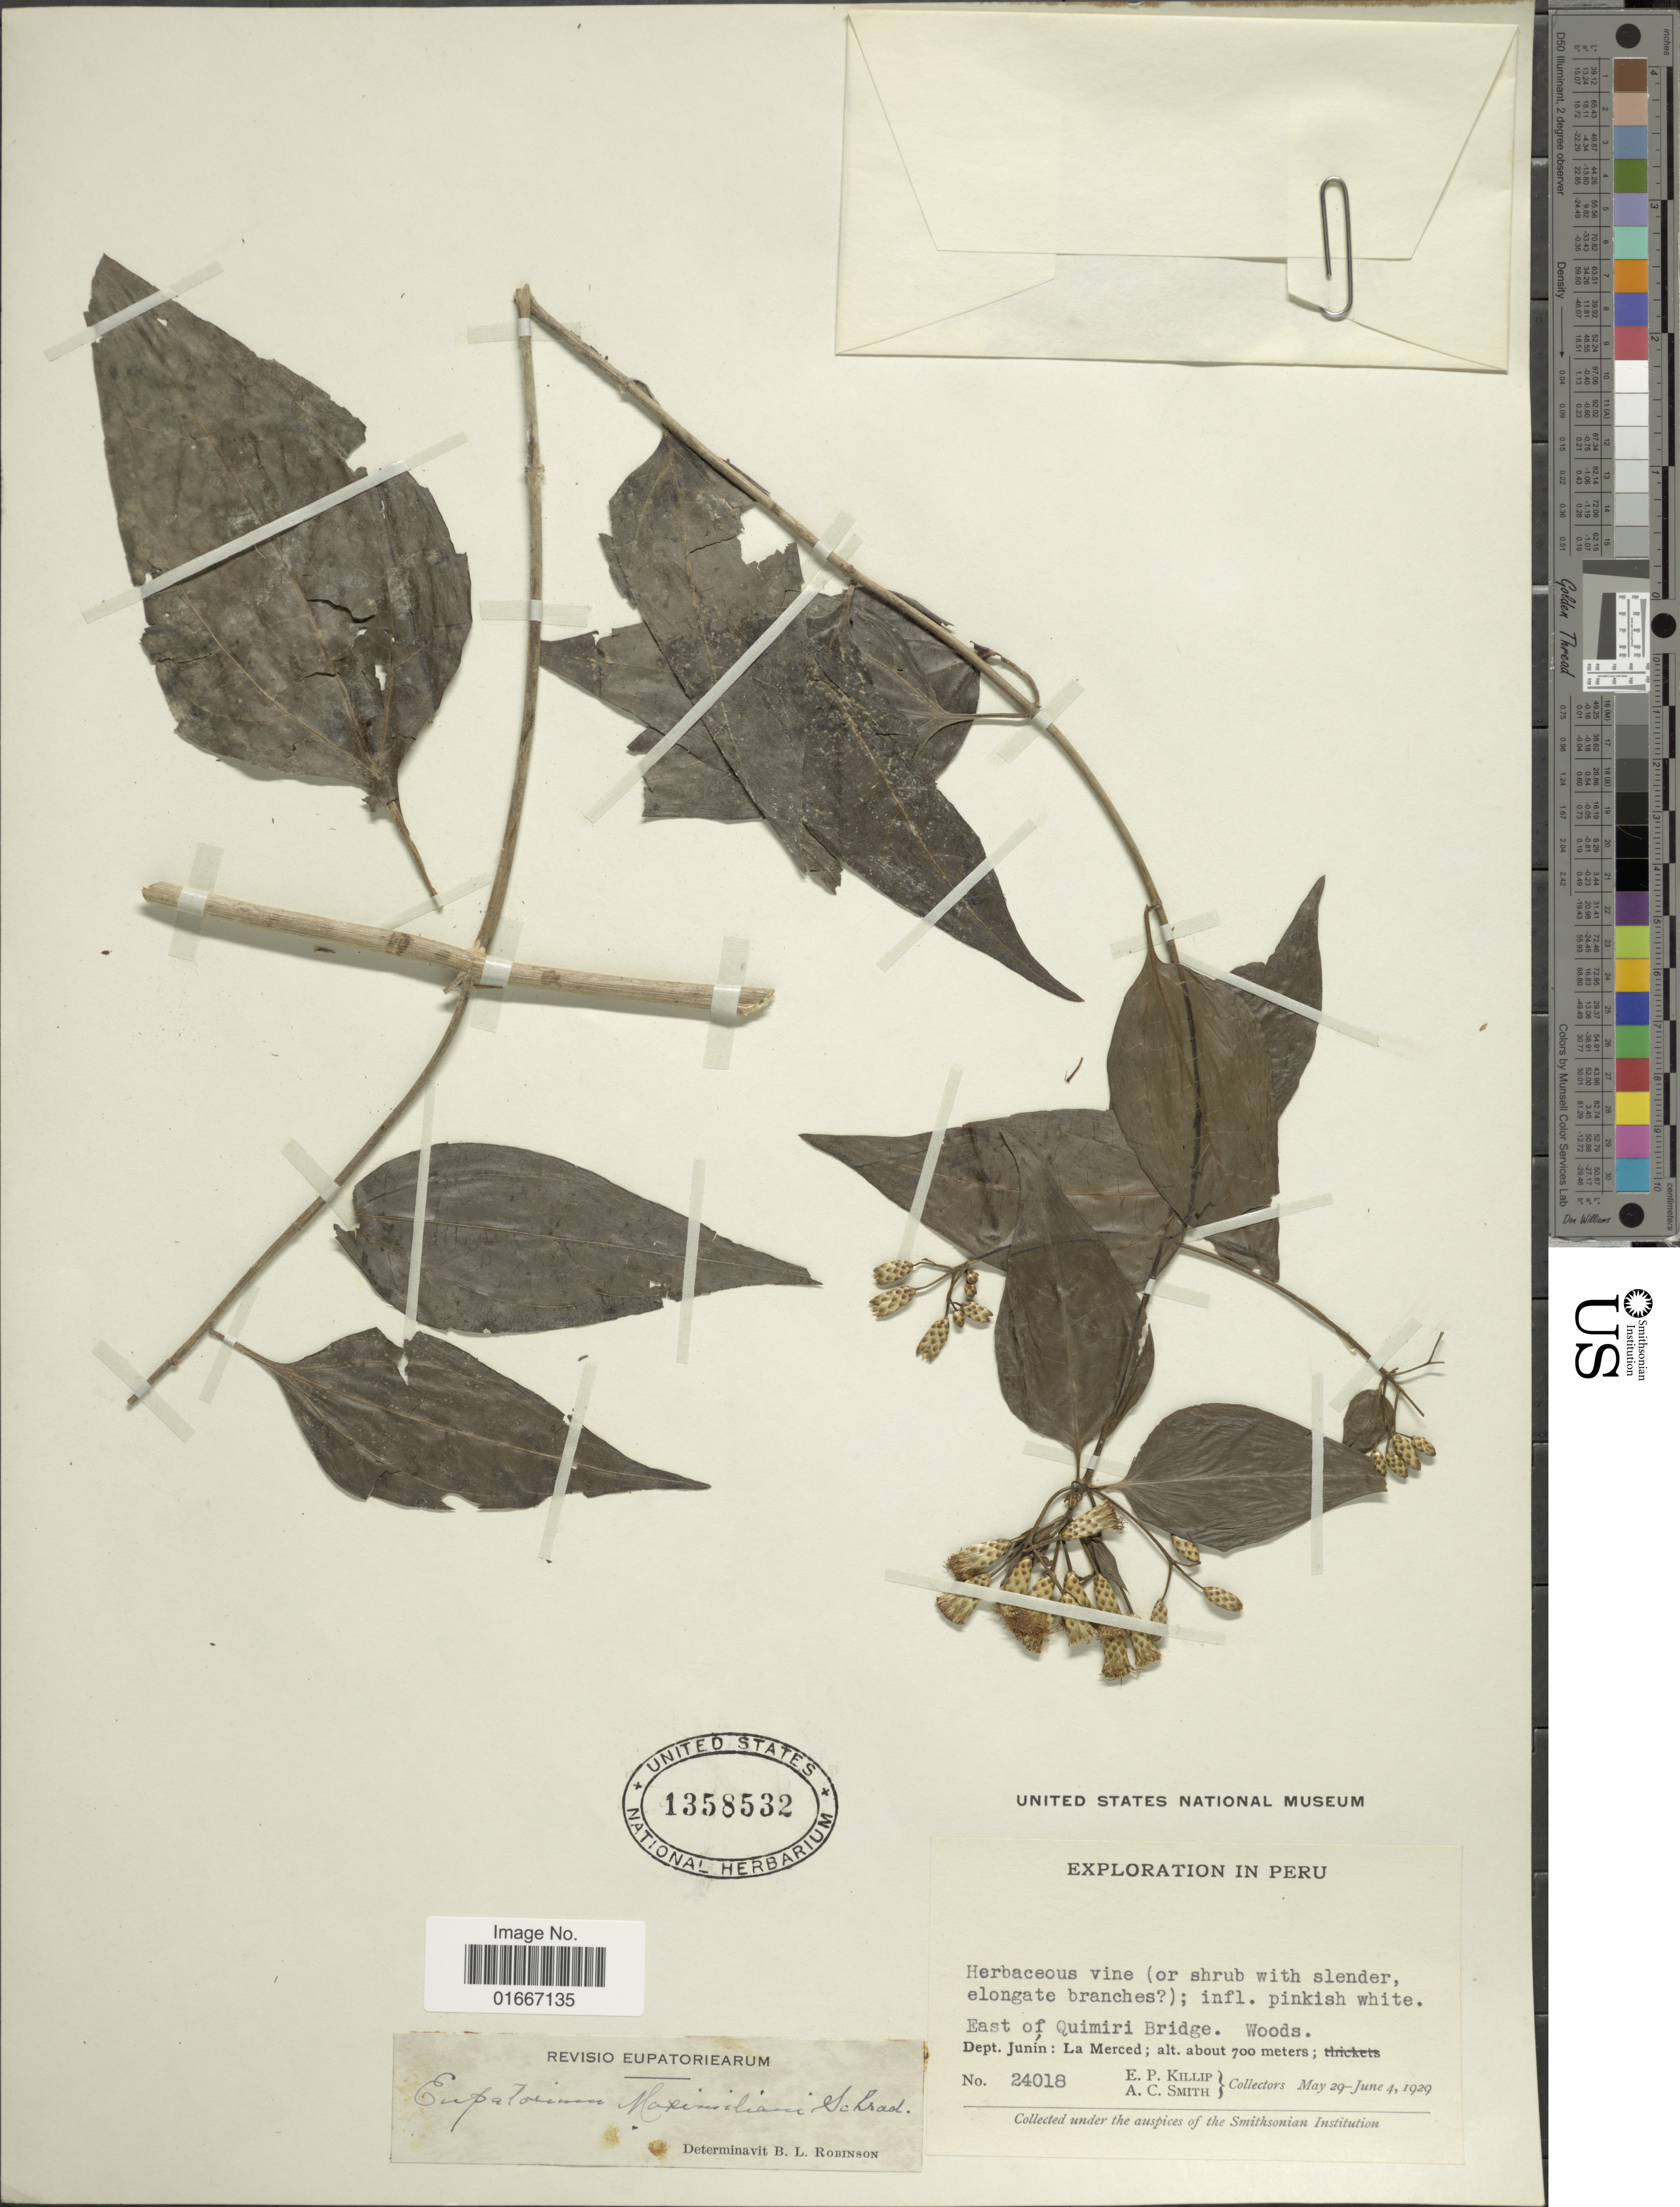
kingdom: Plantae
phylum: Tracheophyta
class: Magnoliopsida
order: Asterales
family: Asteraceae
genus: Chromolaena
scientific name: Chromolaena subscandens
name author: (Hieron.) R.M. King & H. Rob.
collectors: E. P. Killip & A. C. Smith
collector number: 24018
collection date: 1929-05-29/1929-06-04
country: Peru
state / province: Junín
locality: Peru. East of Quimiri Bridge. Woods. Dept. Junin: La Merced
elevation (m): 700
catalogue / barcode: US 1358532